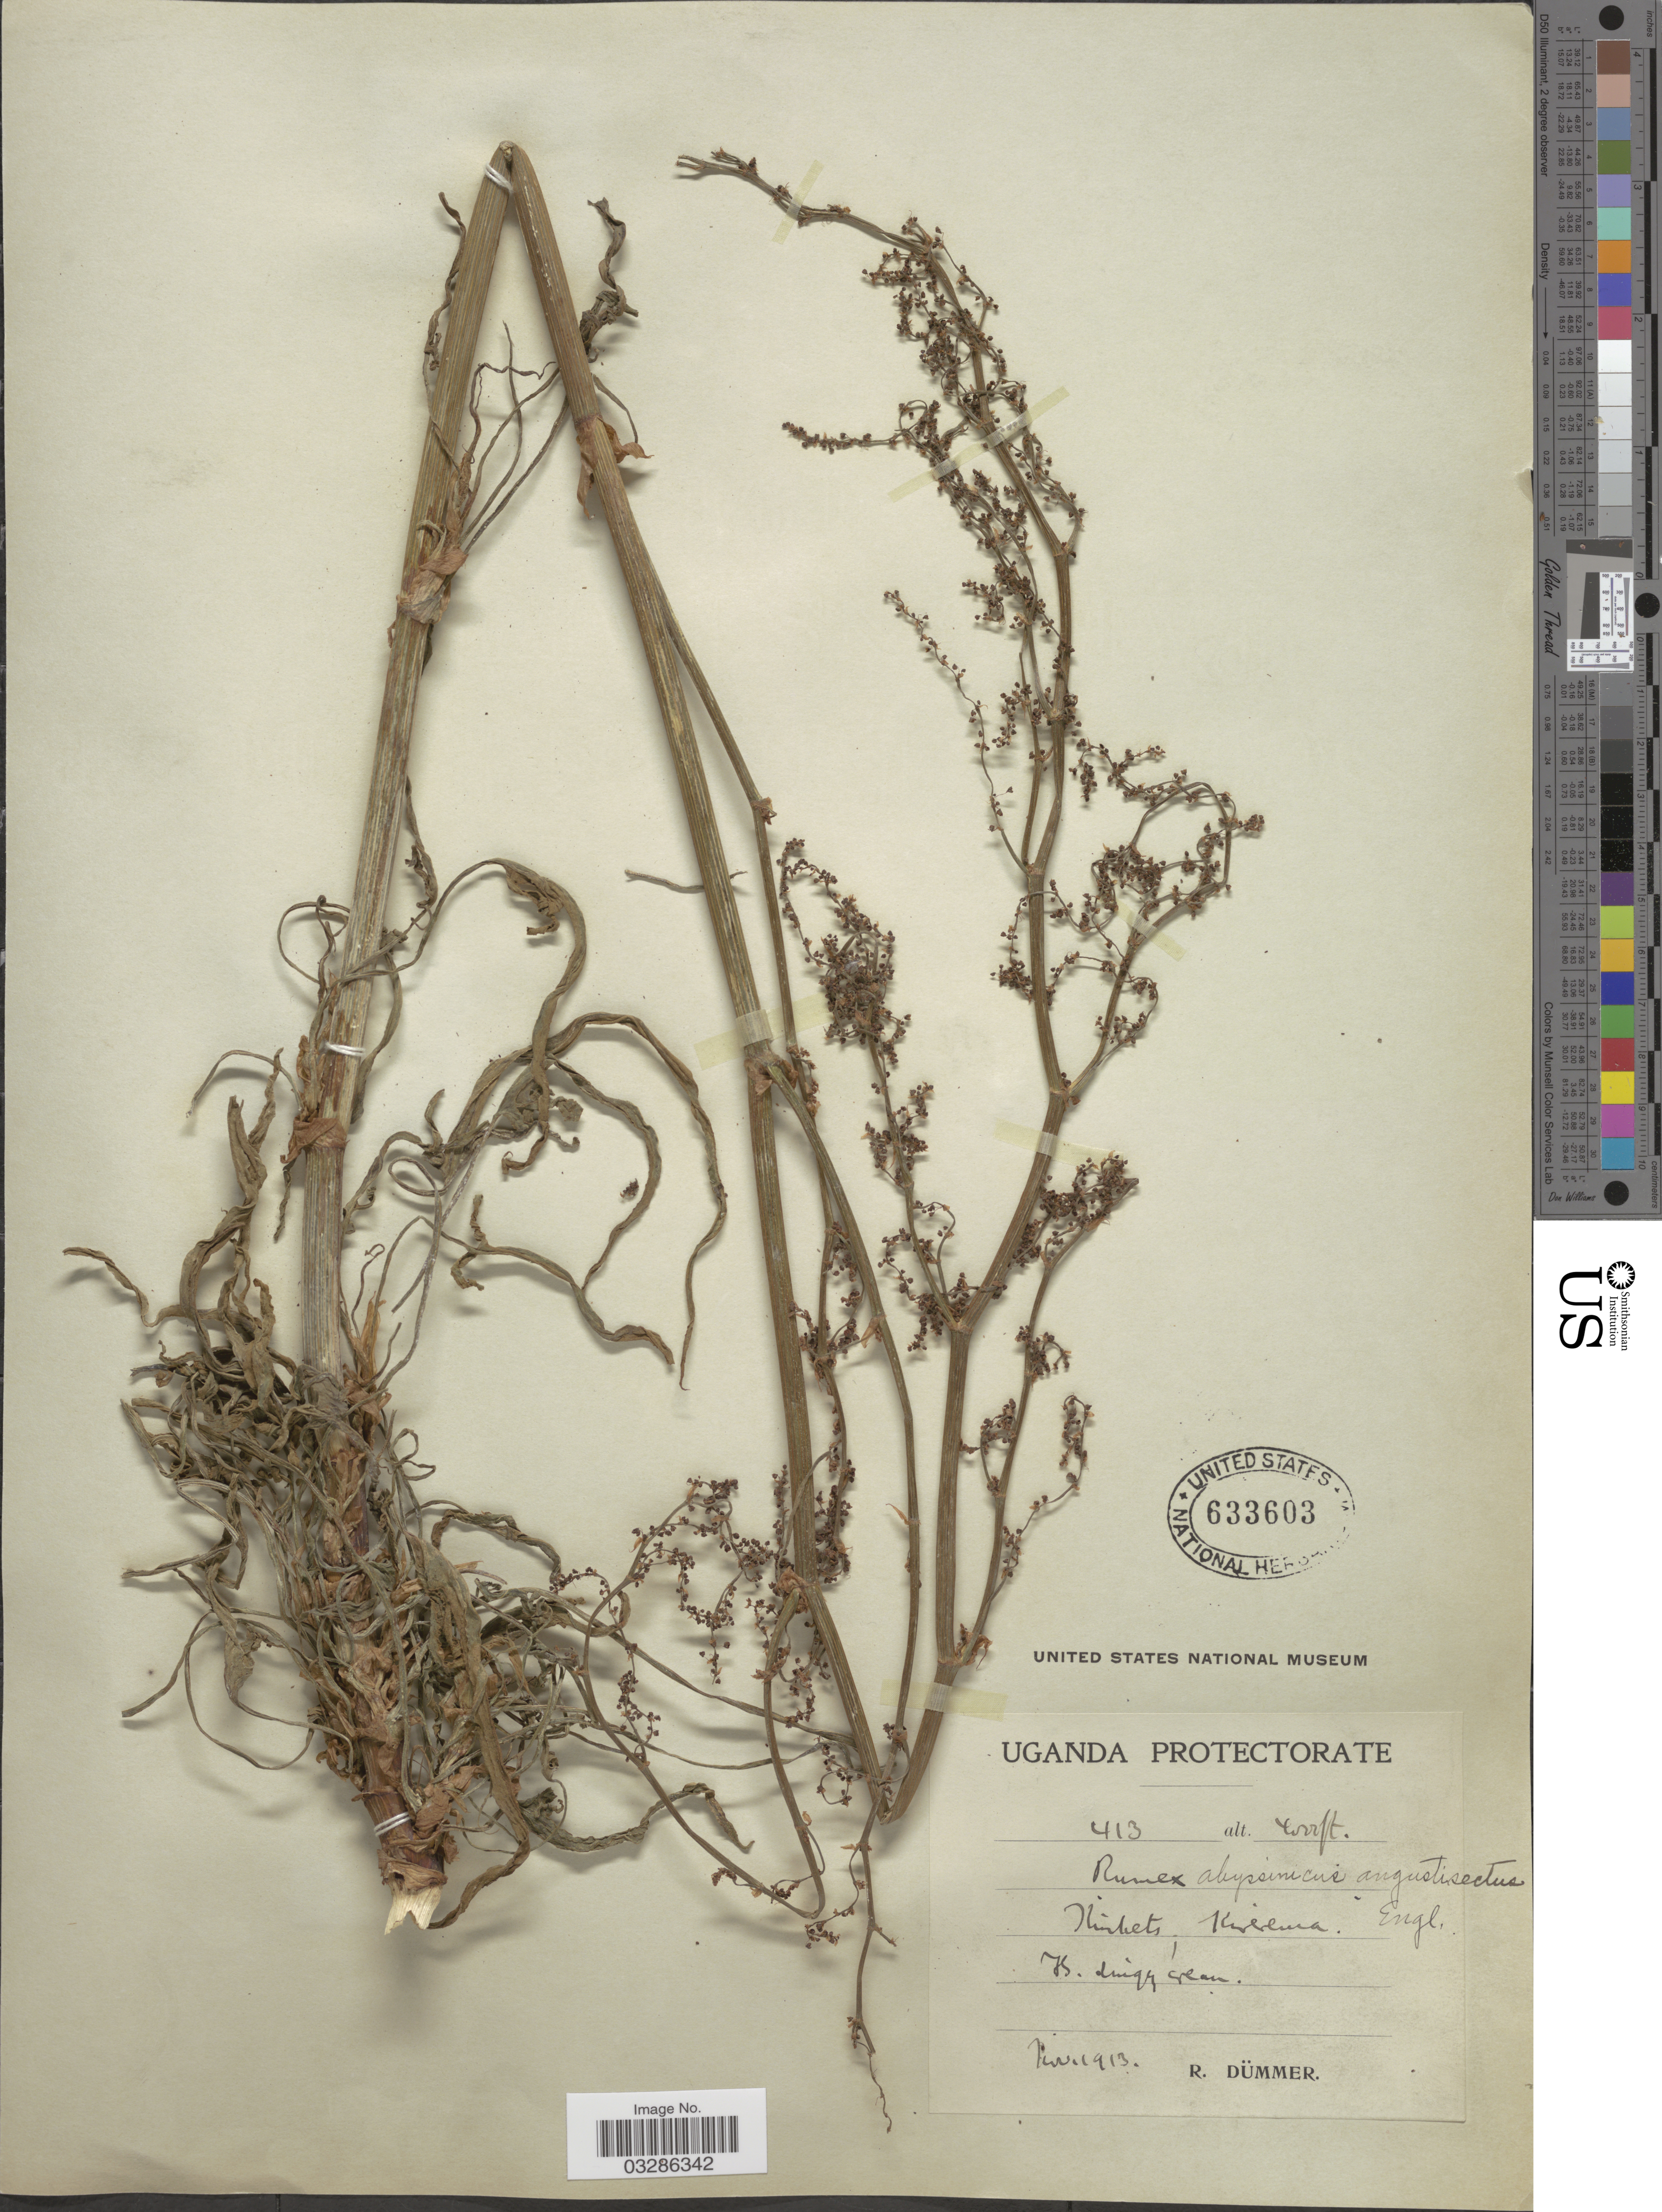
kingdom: Plantae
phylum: Tracheophyta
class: Magnoliopsida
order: Caryophyllales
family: Polygonaceae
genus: Rumex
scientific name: Rumex abyssinicus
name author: Jacq.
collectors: R. A. Dümmer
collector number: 413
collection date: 1913-02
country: Uganda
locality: Uganda Protectorate. Kirerema.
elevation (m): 1219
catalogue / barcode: US 633603